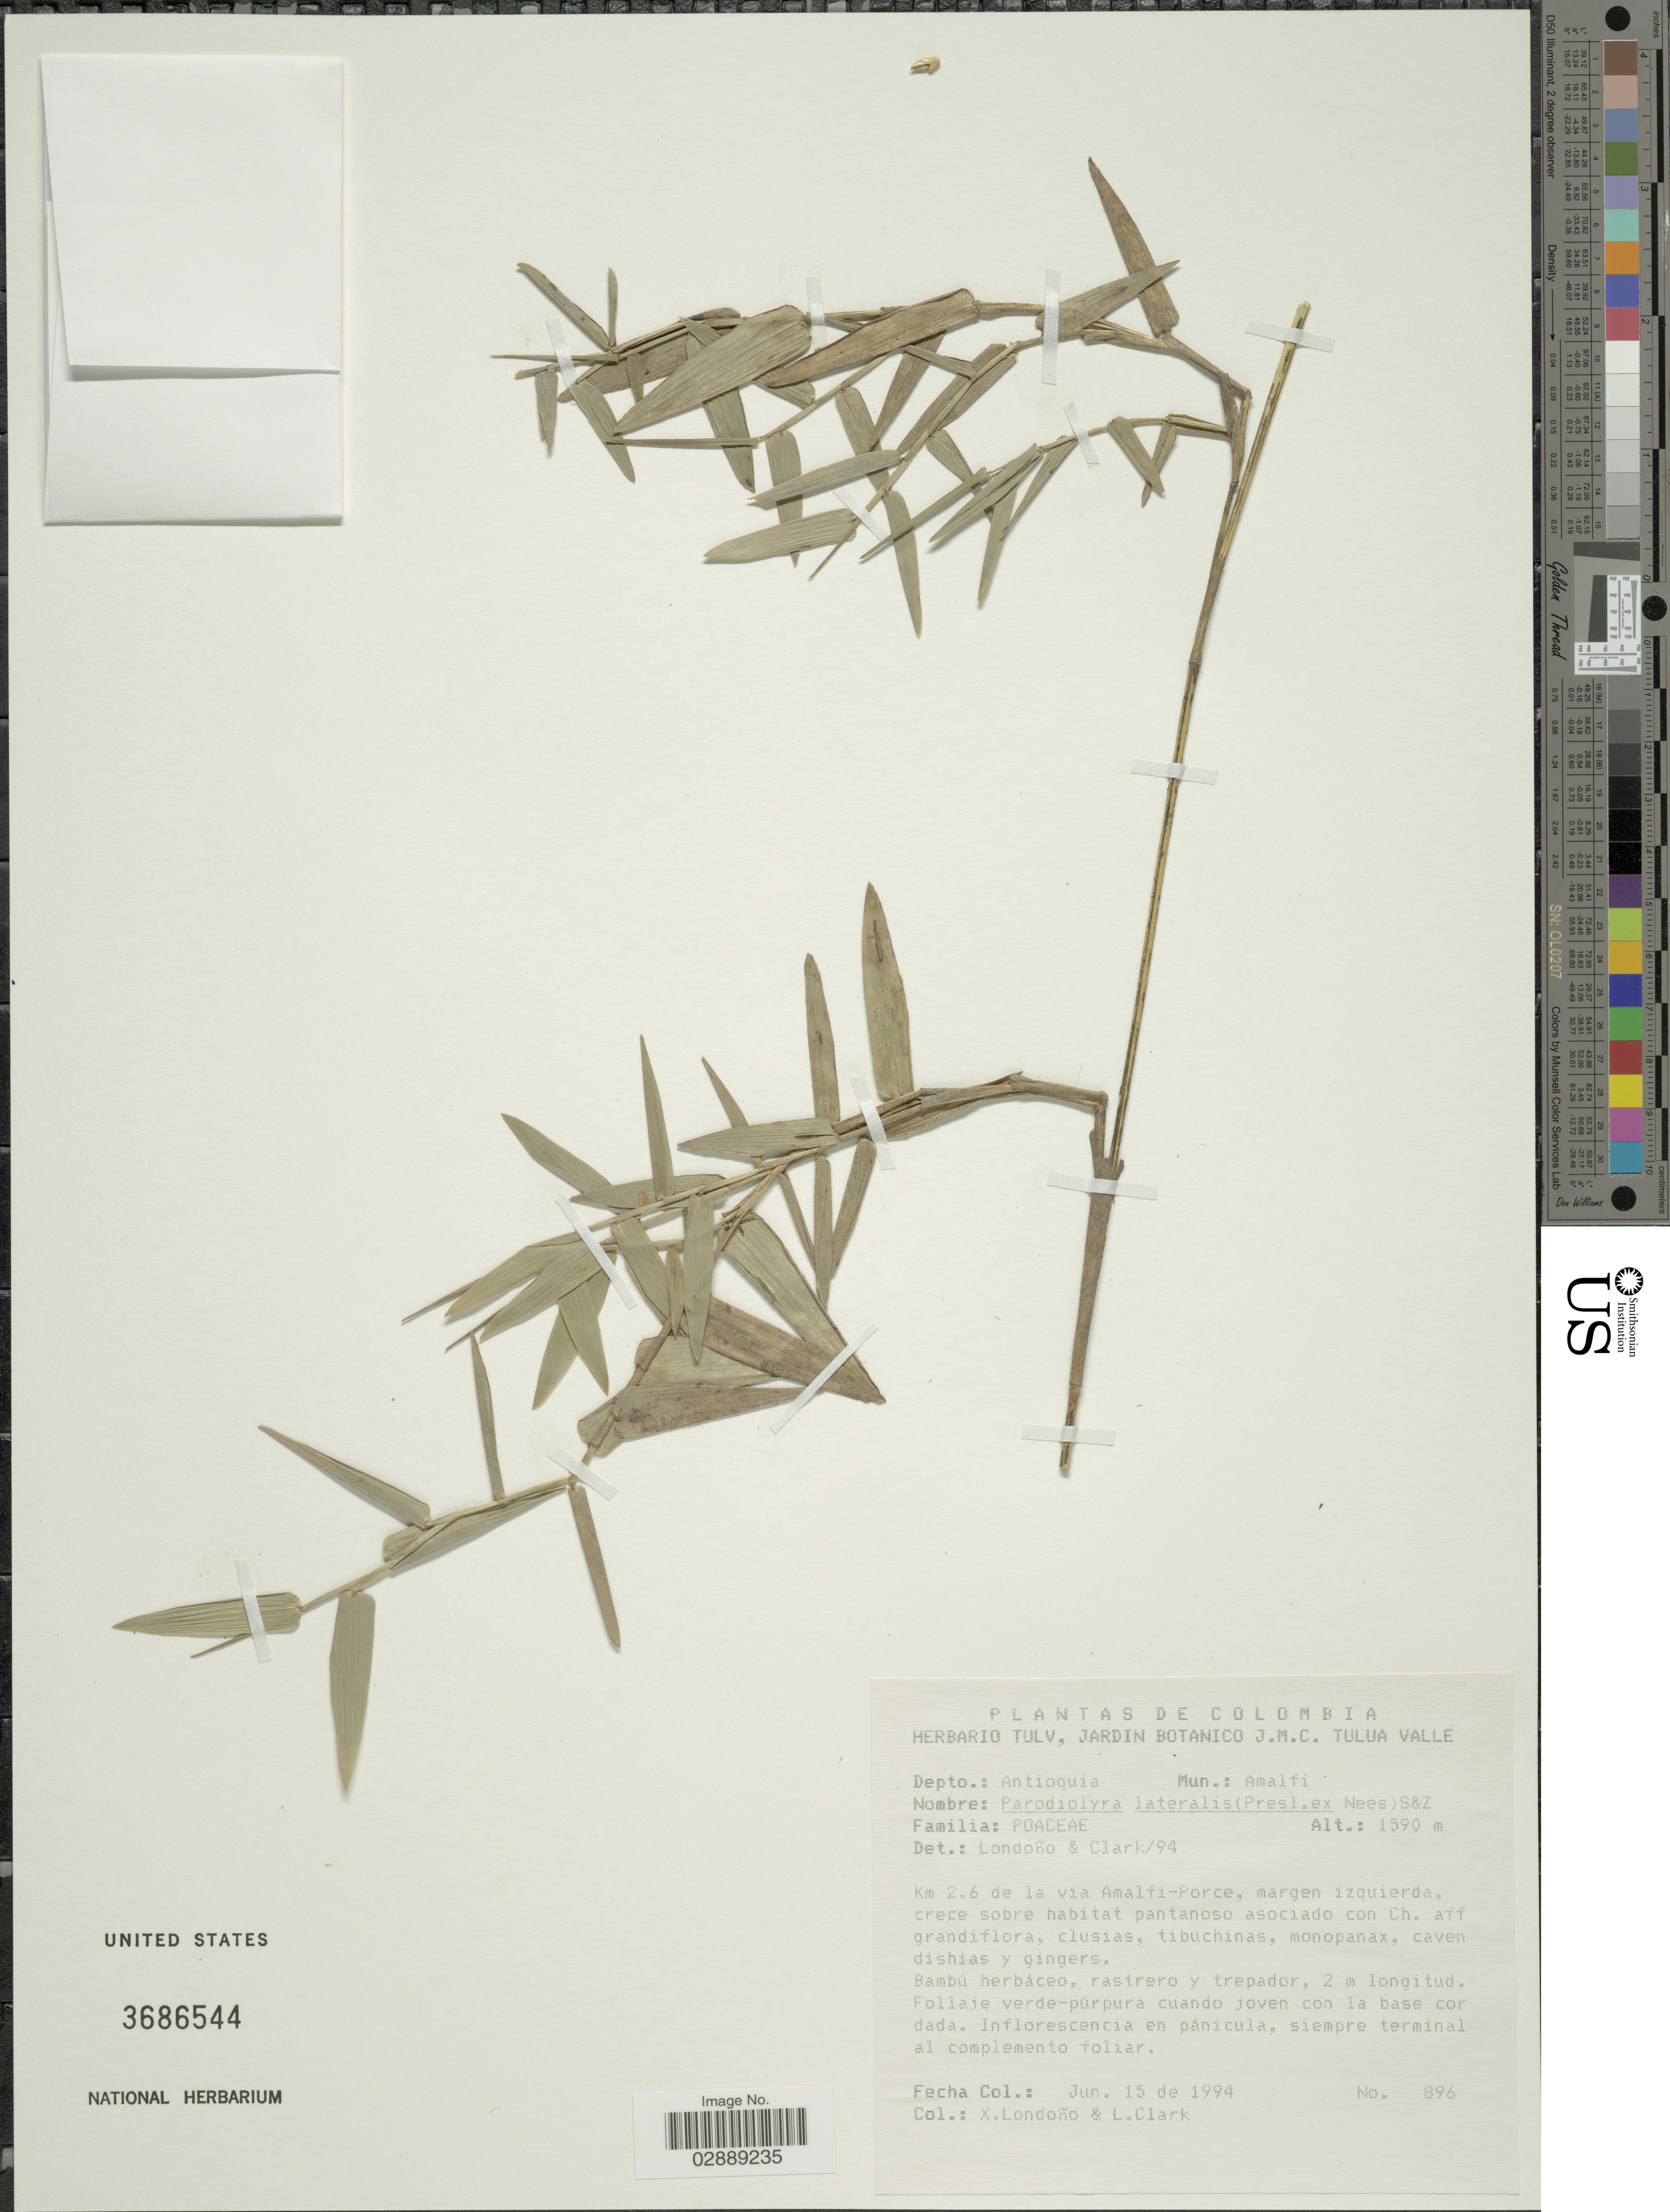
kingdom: Plantae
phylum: Tracheophyta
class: Liliopsida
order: Poales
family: Poaceae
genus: Parodiolyra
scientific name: Parodiolyra lateralis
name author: (J. Presl ex Nees) Soderstr. & Zuloaga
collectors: X. Londoño & L. Clark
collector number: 896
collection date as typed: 15 Jun 1994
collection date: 1994-06-15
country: Colombia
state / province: Antioquia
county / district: Amalfi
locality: Km 2.6 de la via Amalfi-Porce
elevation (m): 1590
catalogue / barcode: US 3686544